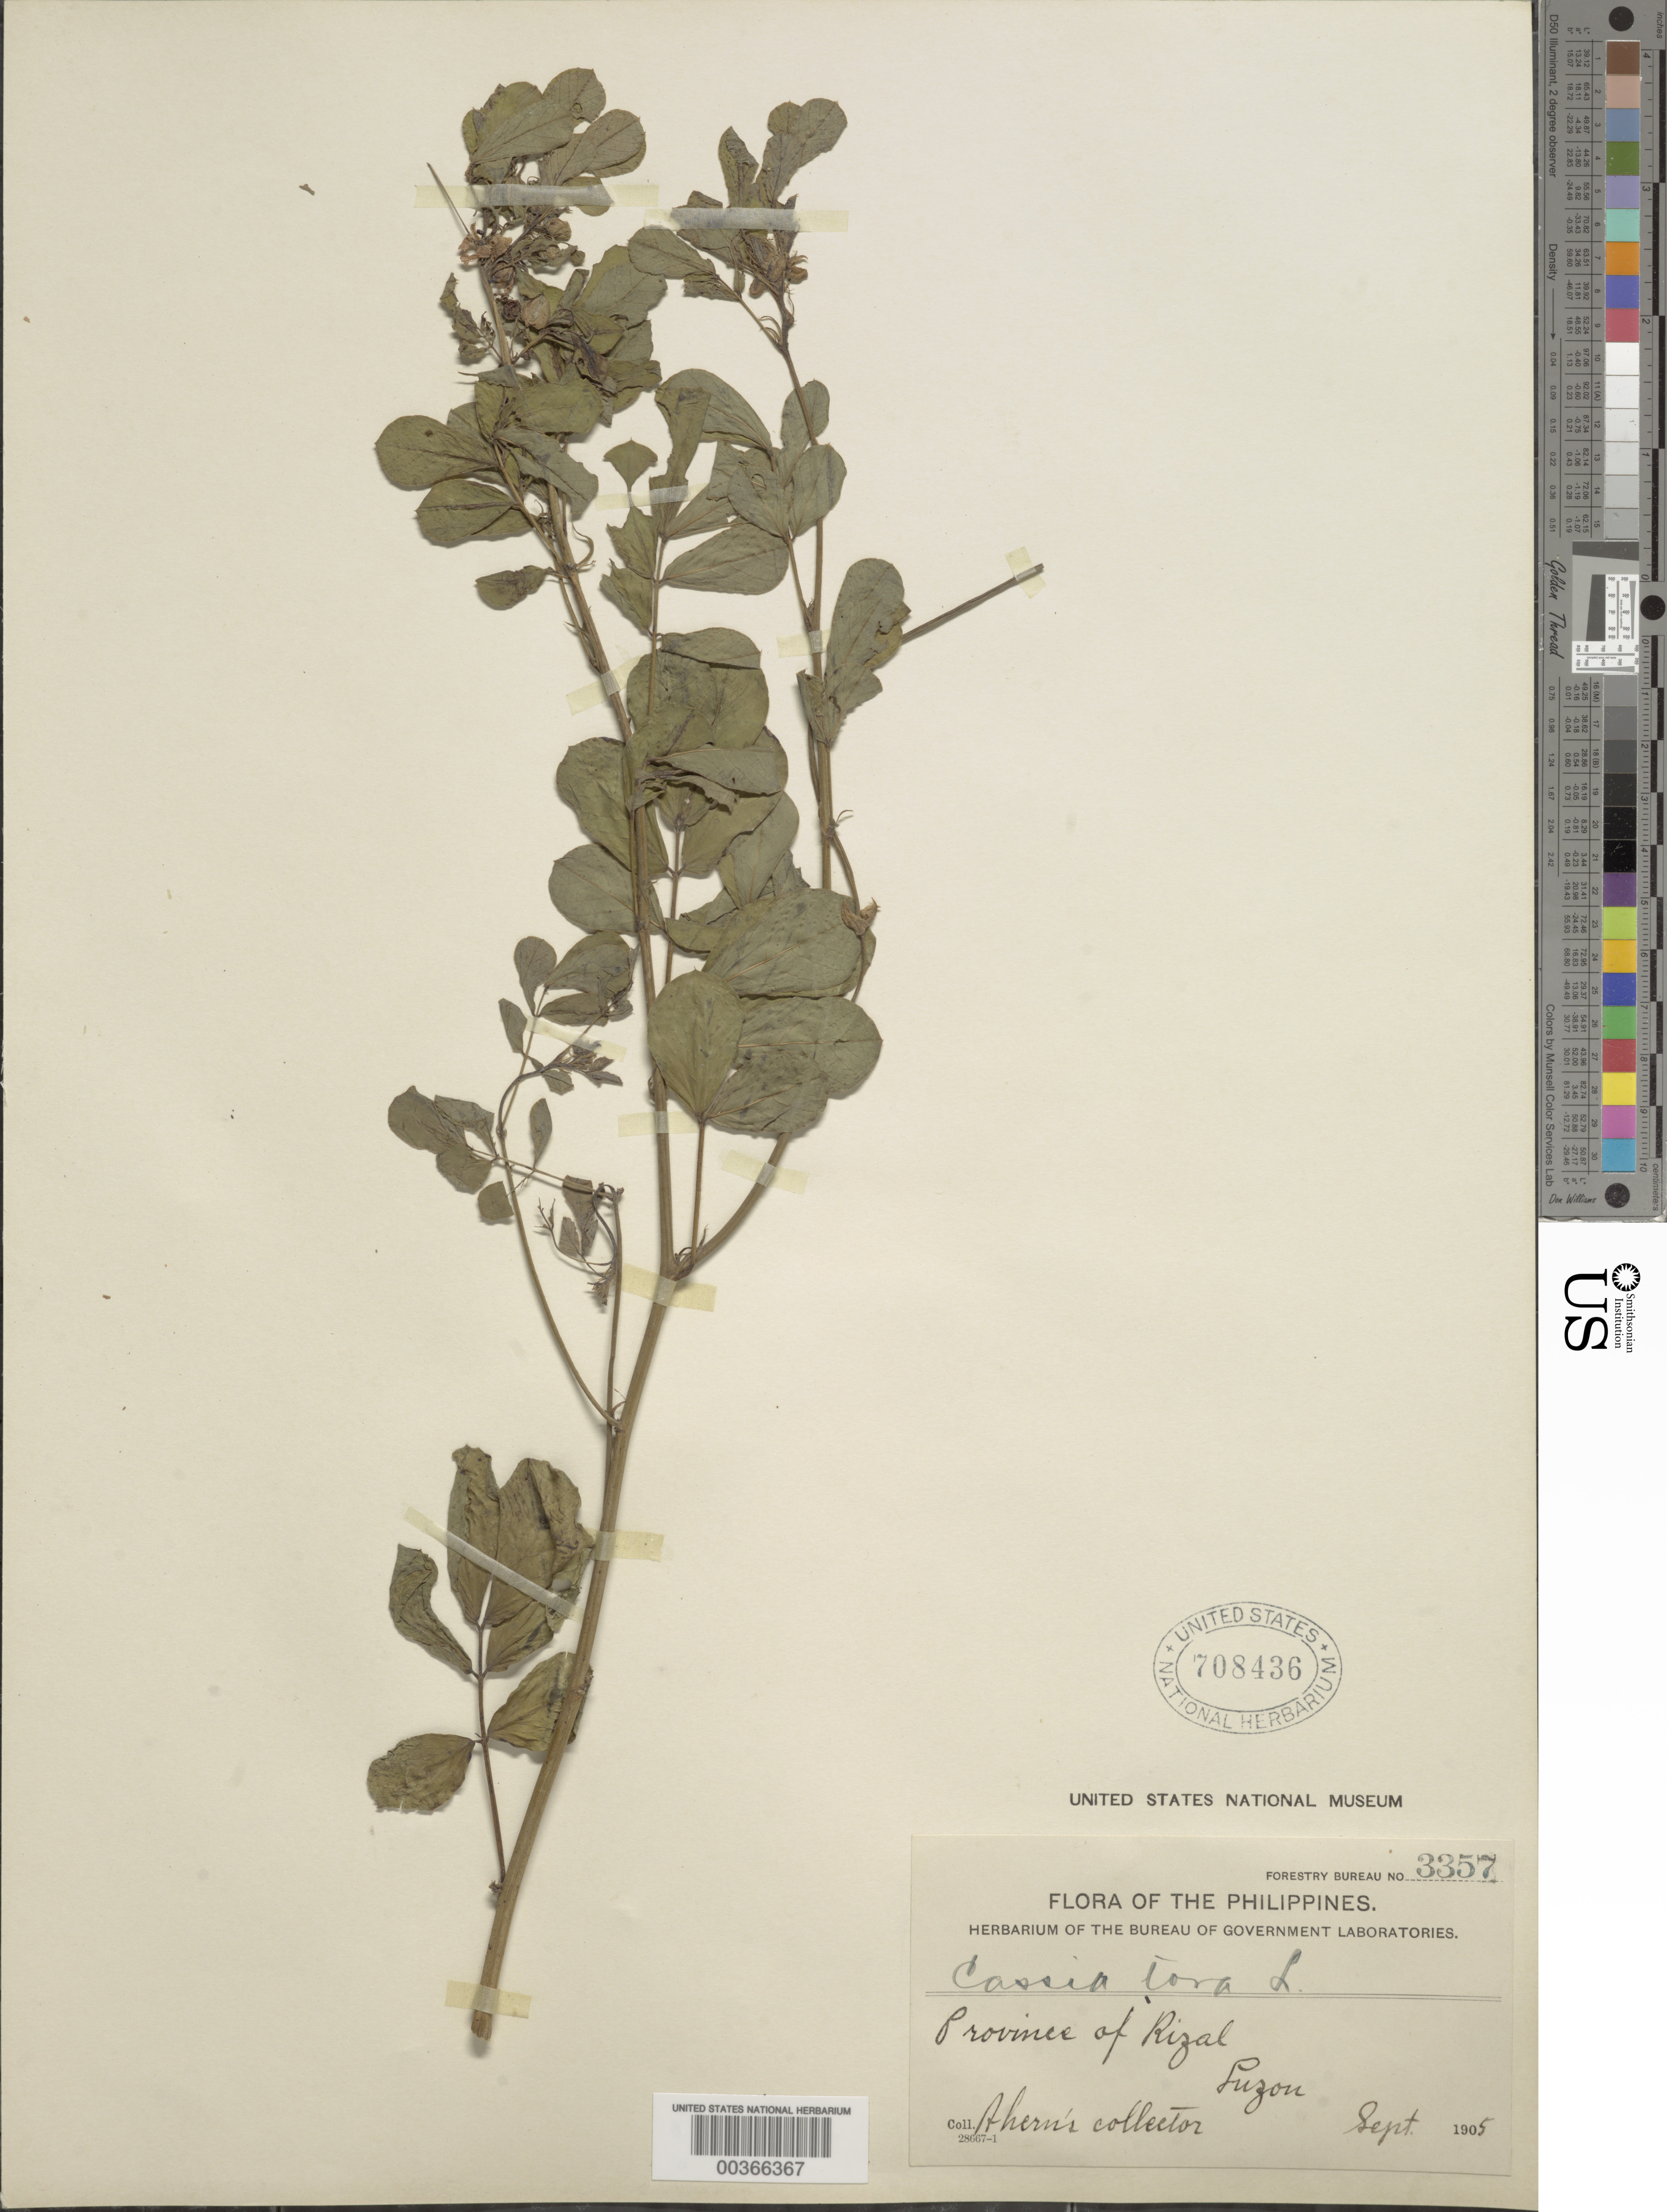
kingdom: Plantae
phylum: Tracheophyta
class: Magnoliopsida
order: Fabales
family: Fabaceae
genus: Senna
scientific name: Senna tora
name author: (L.) Roxb.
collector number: Forestry Bureau No. 3357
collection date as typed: Sep 1905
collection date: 1905-09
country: Philippines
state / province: Calabarzon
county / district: Rizal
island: Luzon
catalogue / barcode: US 708436